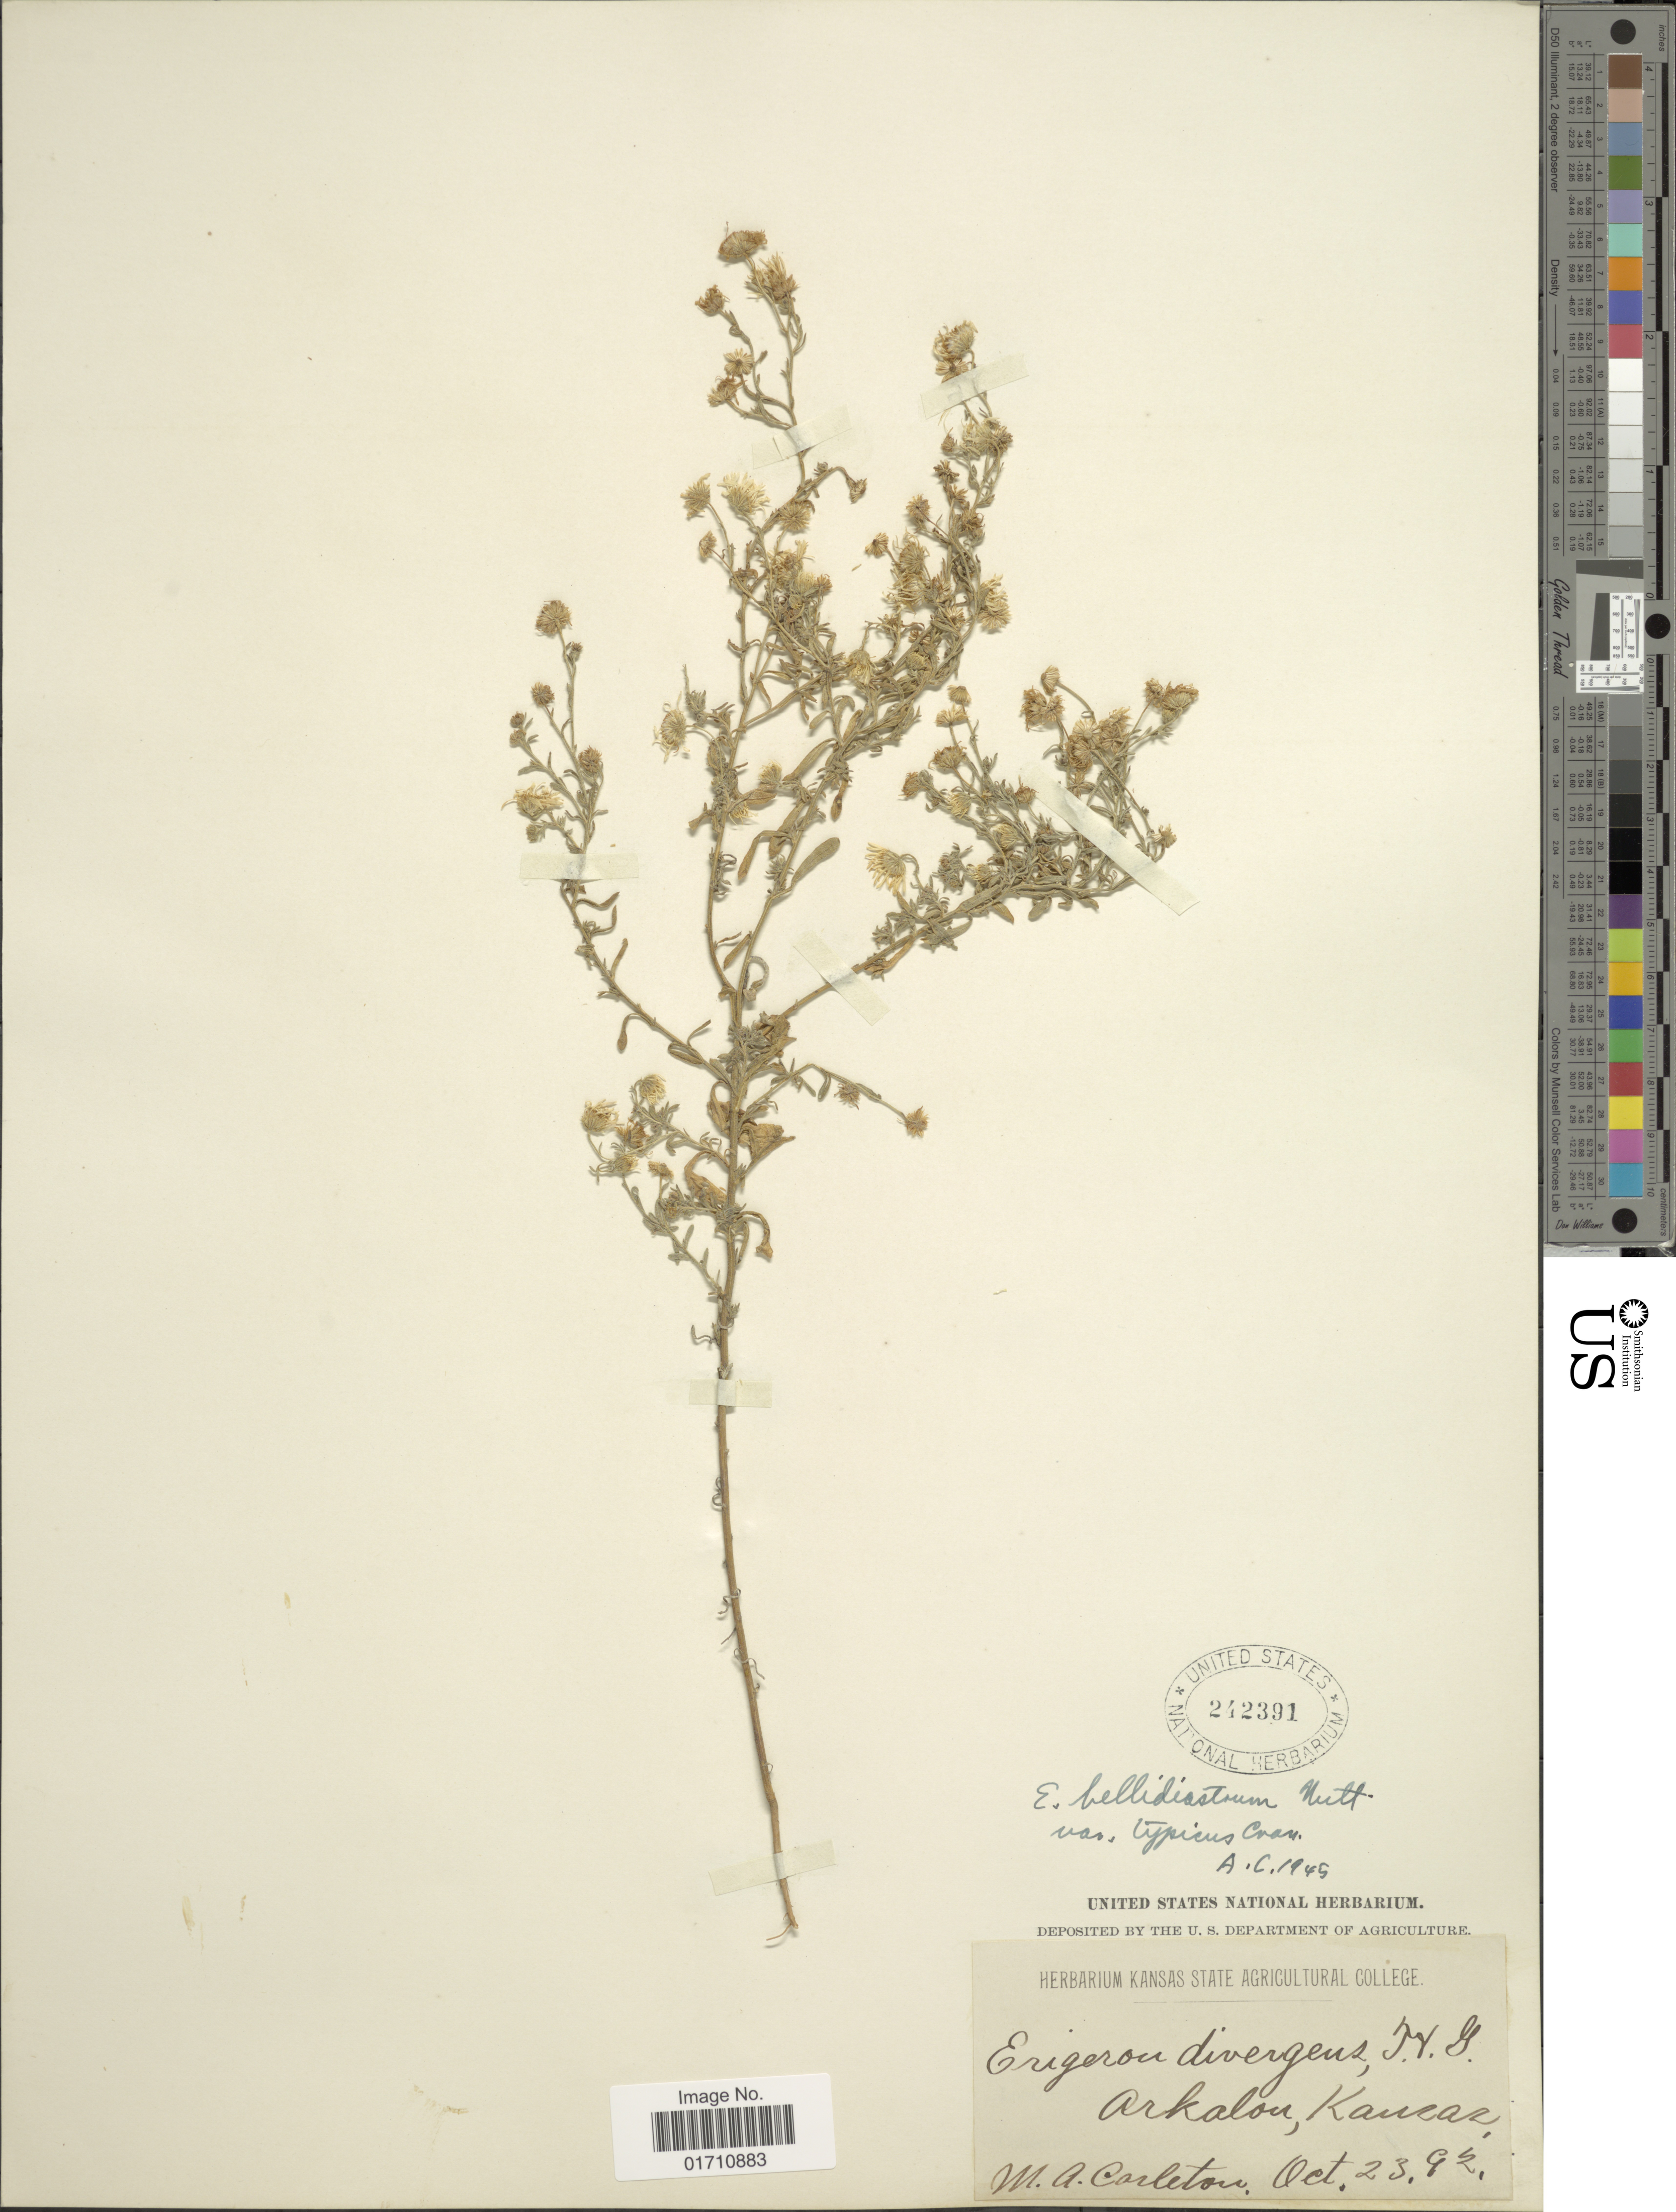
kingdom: Plantae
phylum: Tracheophyta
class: Magnoliopsida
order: Asterales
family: Asteraceae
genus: Erigeron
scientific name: Erigeron bellidiastrum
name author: Nutt.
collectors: M. A. Carleton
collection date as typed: Transcribed d/m/y: 23/10/92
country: United States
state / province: Kansas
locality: Arkalon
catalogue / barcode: US 242391